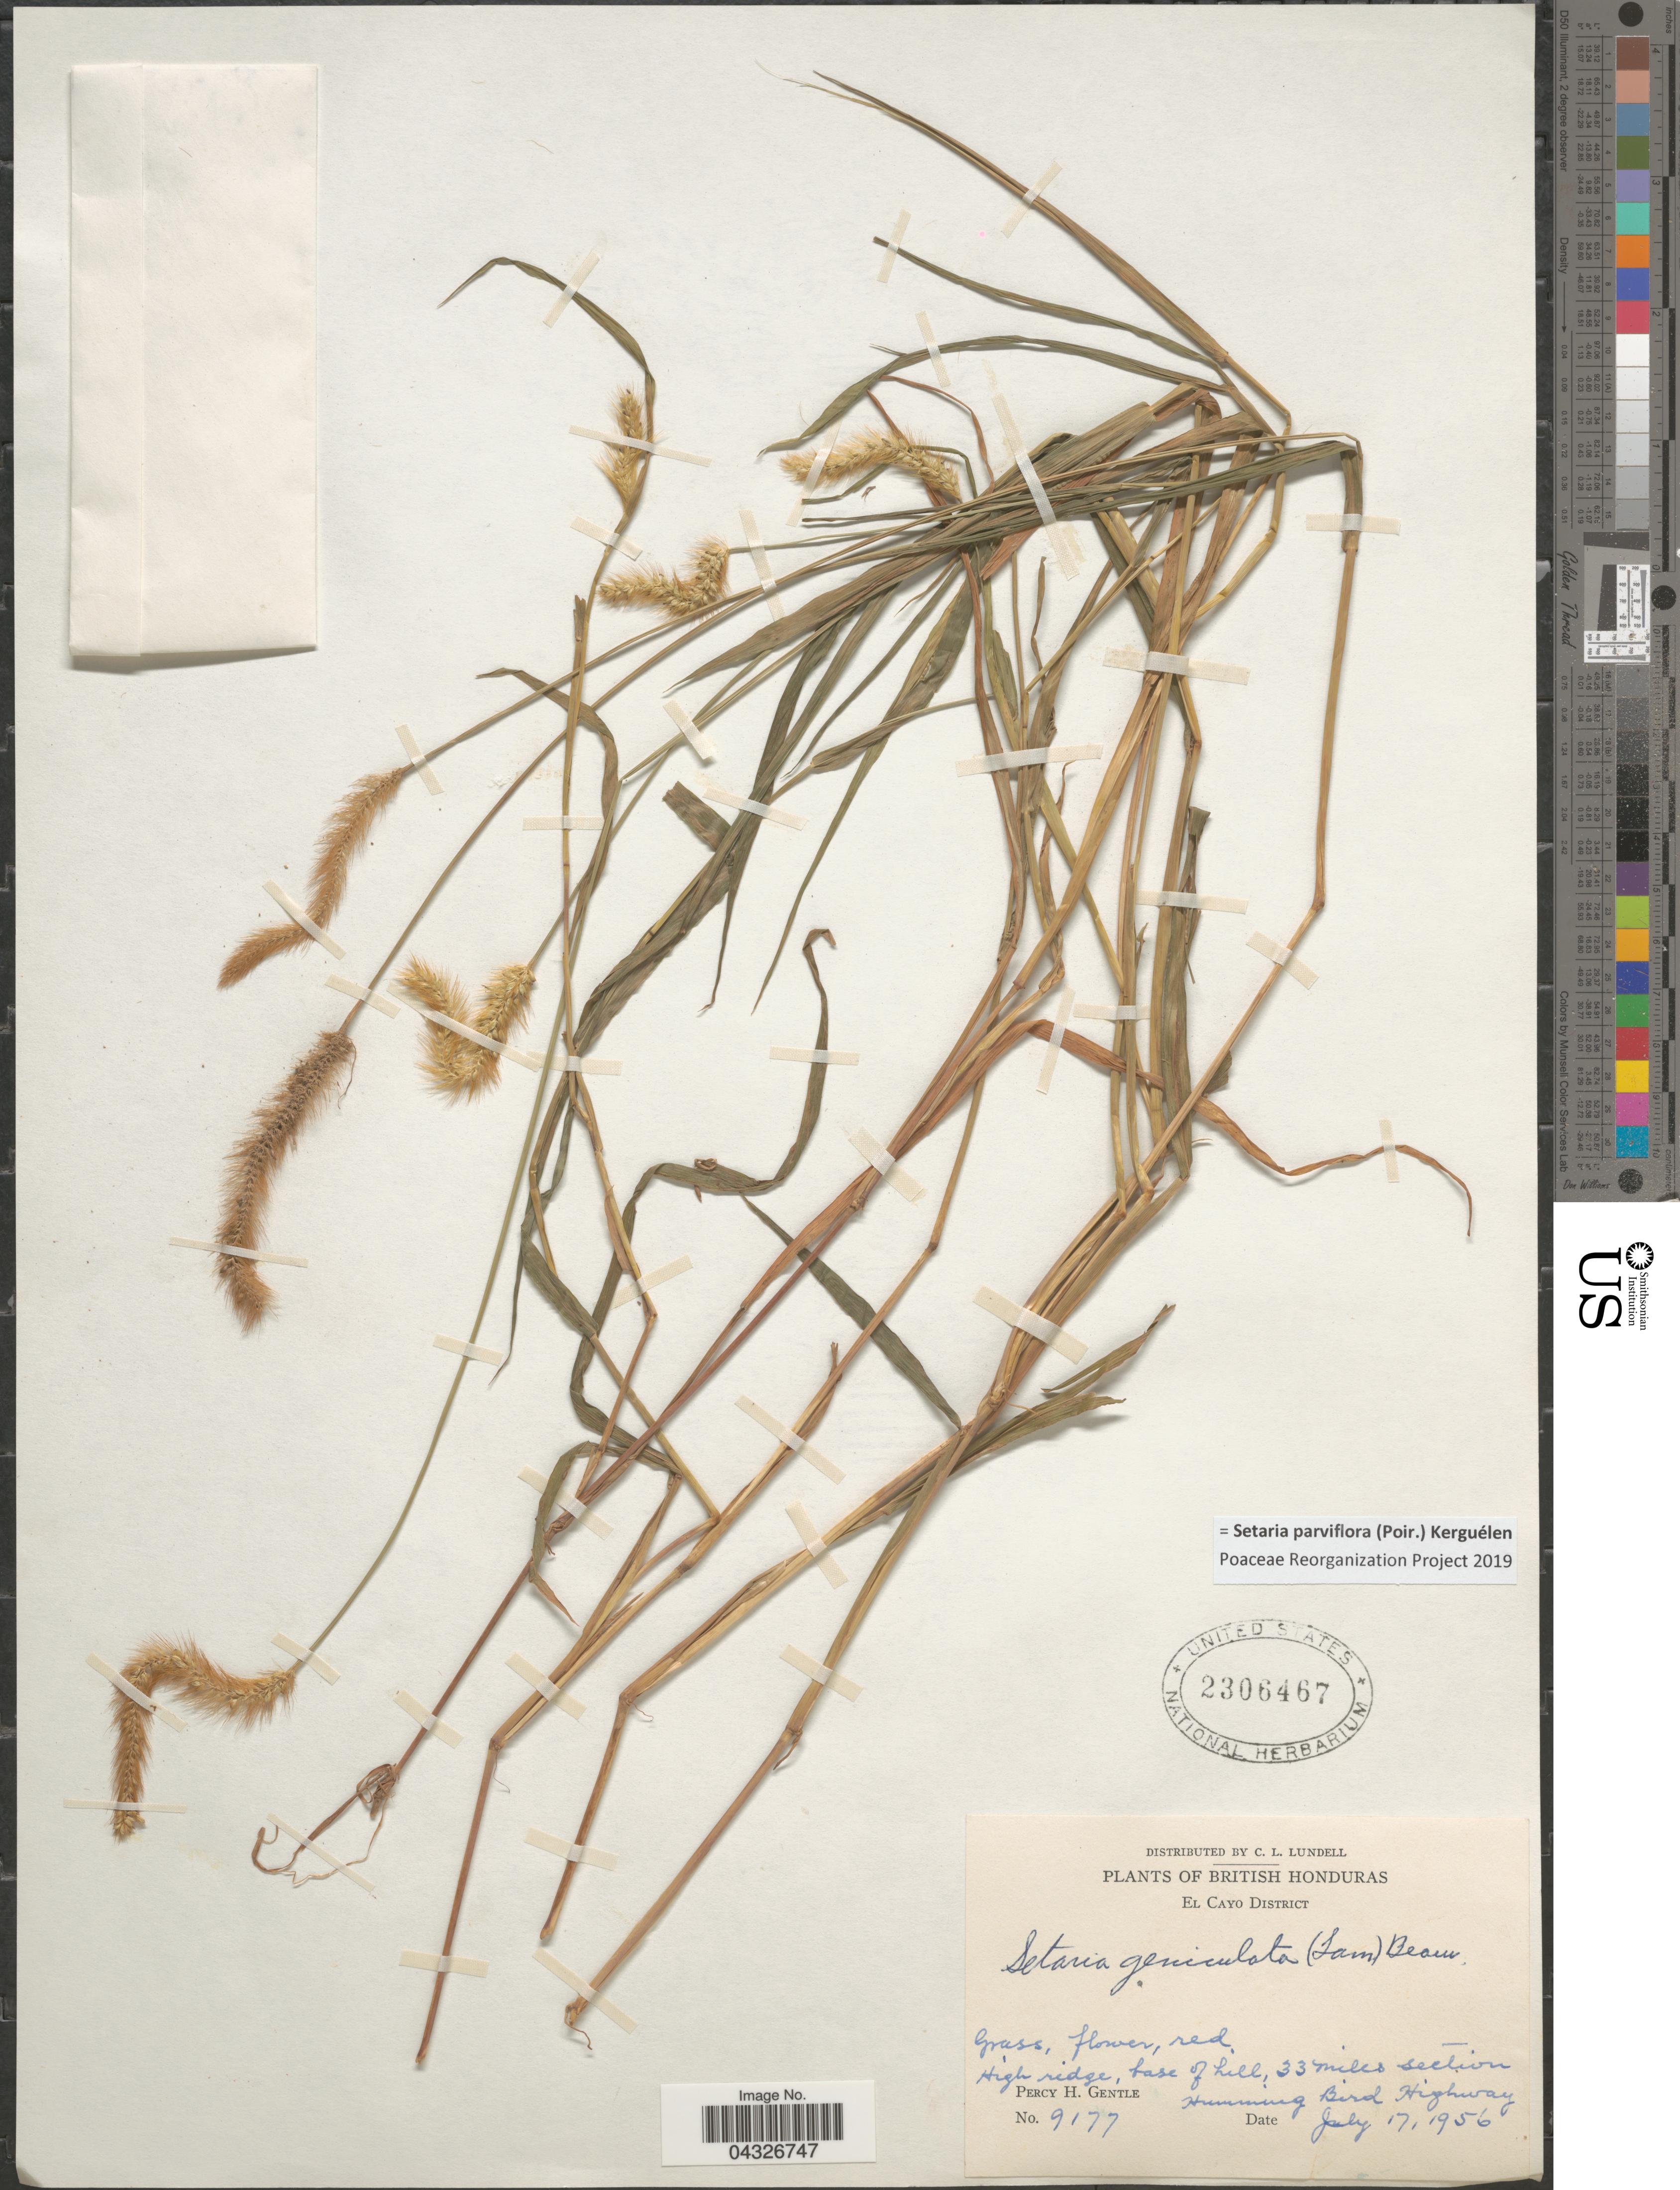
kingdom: Plantae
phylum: Tracheophyta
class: Liliopsida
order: Poales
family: Poaceae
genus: Setaria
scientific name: Setaria parviflora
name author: (Poir.) Kerguélen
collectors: P. H. Gentle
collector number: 9177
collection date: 1956-07-17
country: Belize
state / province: Cayo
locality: British Honduras. El Cayo District. High ridge, base of hill, 33 miles section. Humming Bird Highway.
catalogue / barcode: US 2306467